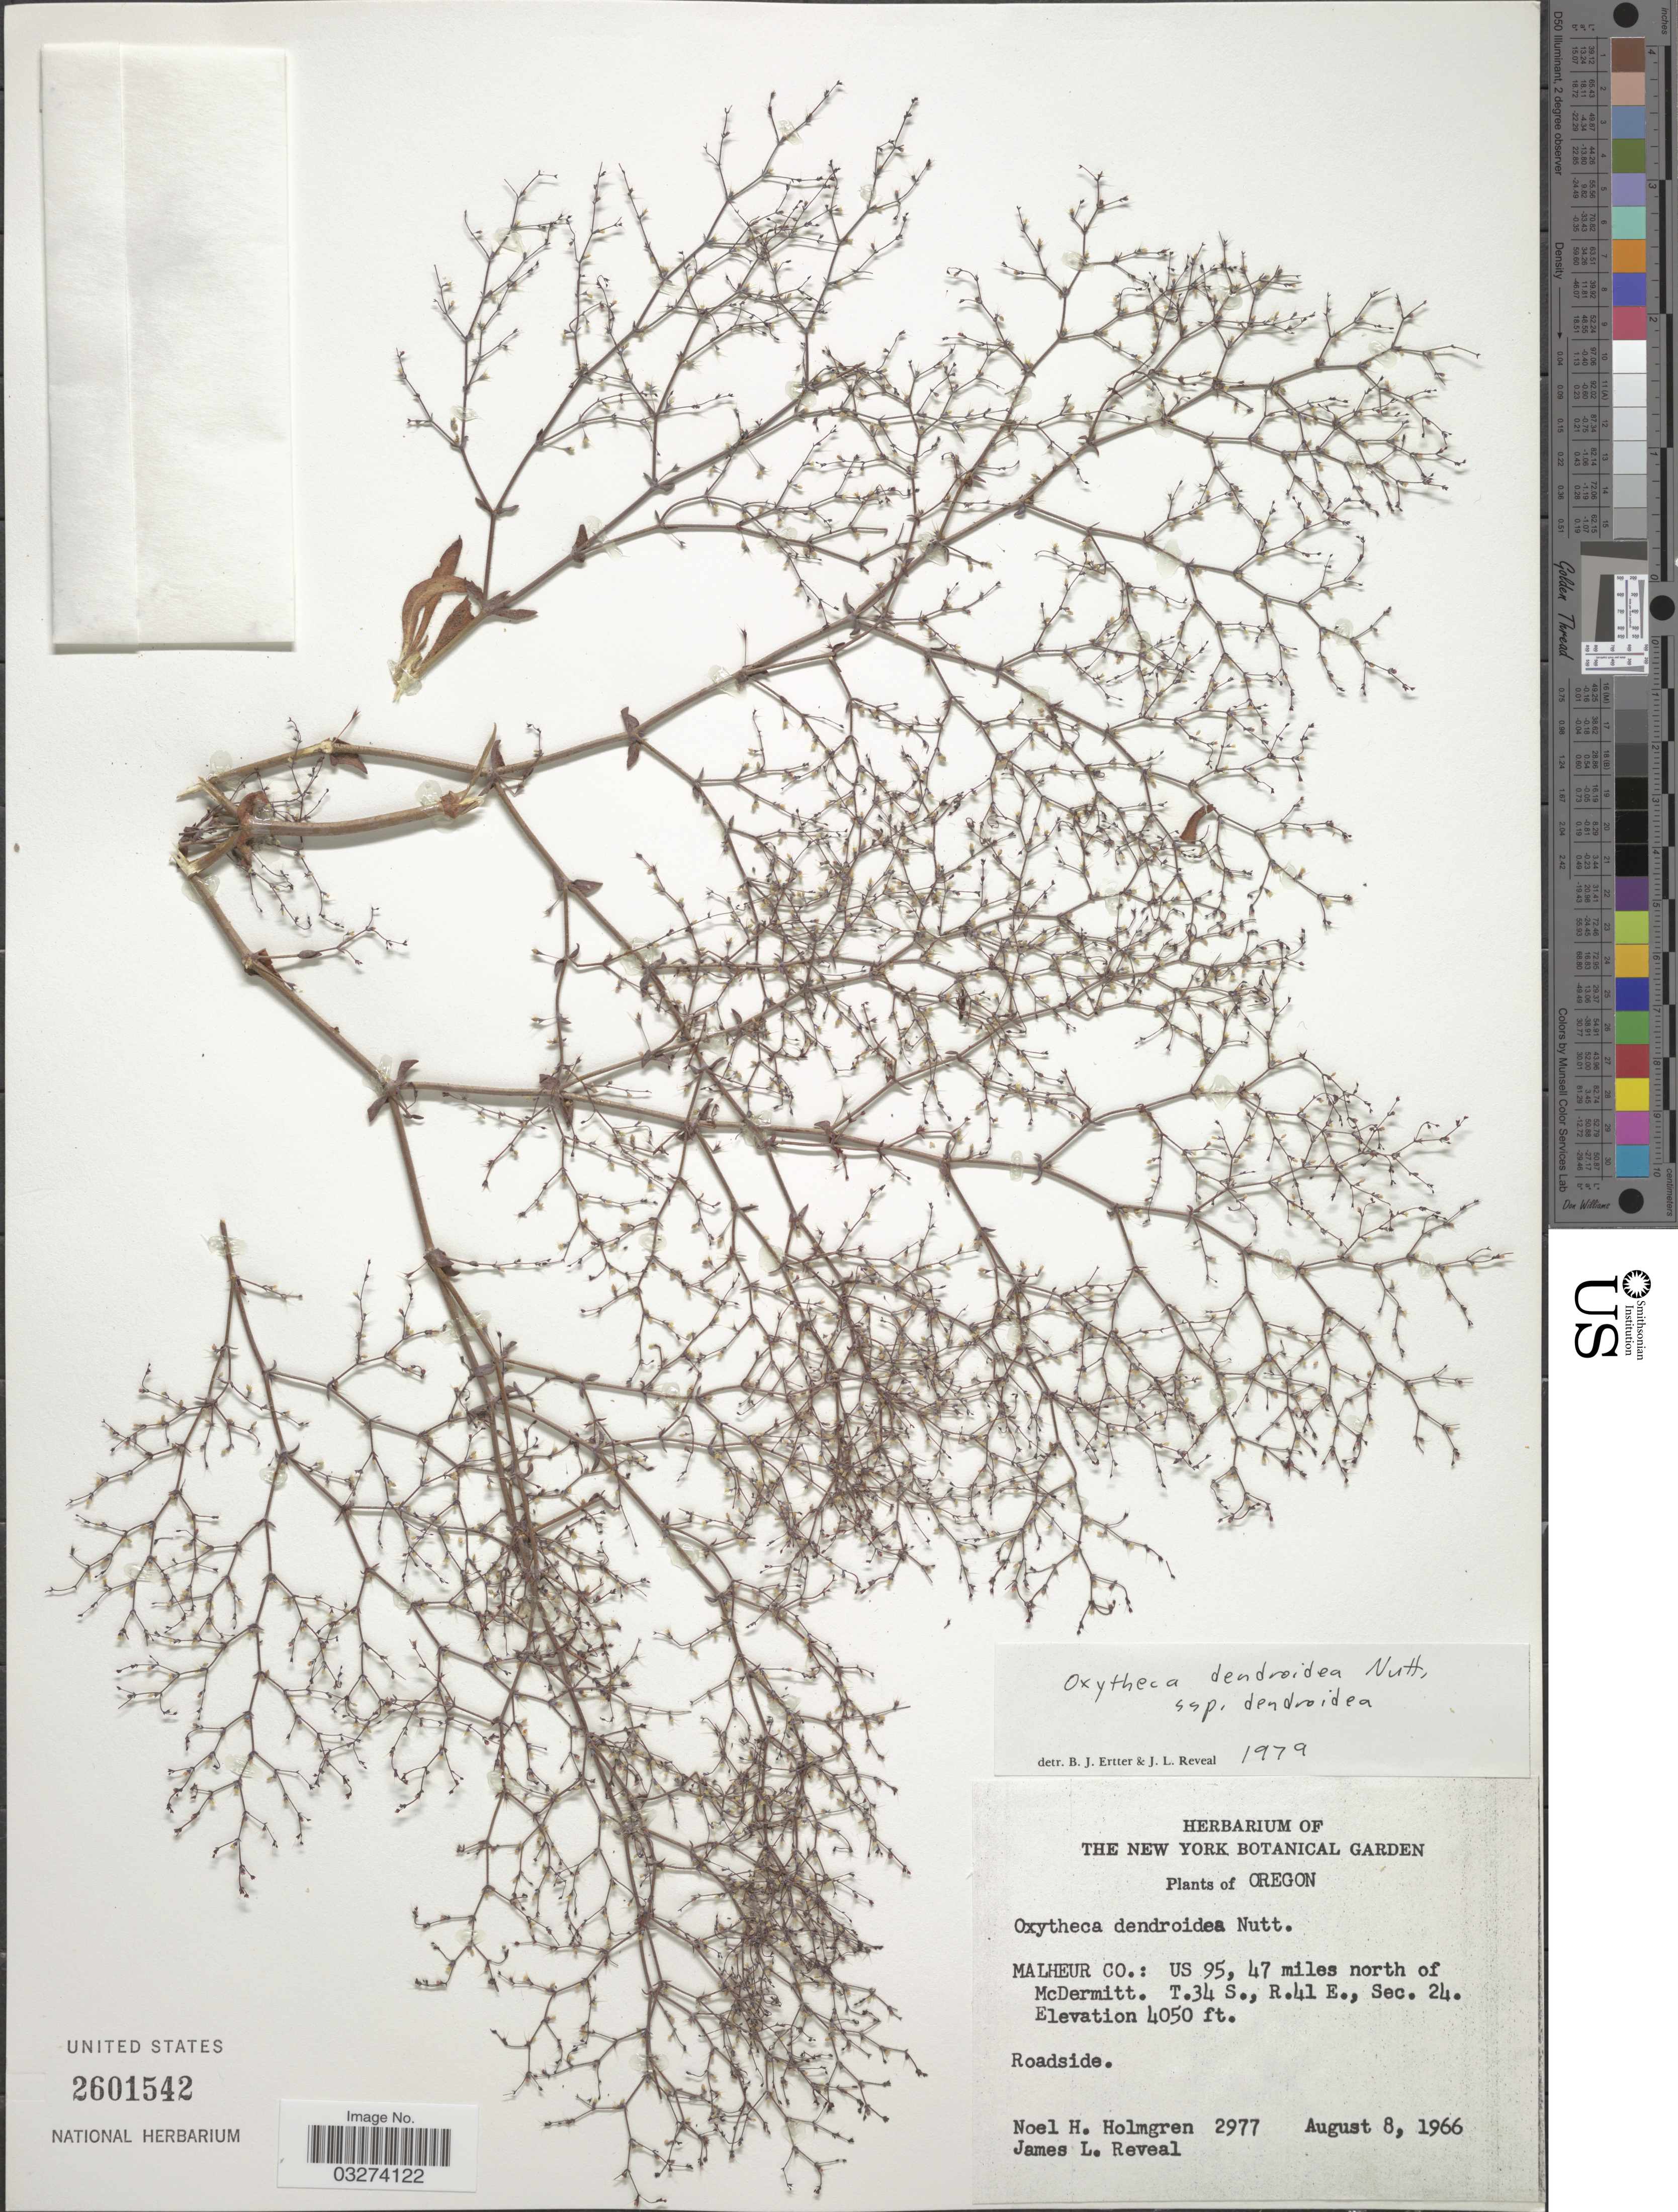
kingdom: Plantae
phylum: Tracheophyta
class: Magnoliopsida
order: Caryophyllales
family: Polygonaceae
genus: Oxytheca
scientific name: Oxytheca dendroidea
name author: Nutt.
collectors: N. H. Holmgren & J. L. Reveal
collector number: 2977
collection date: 1966-08-08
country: United States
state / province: Oregon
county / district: Malheur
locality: Malheur Co.: US 95, 47 miles north of McDermitt. T.34 S., R.41 E., Sec. 24.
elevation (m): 1234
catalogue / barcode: US 2601542